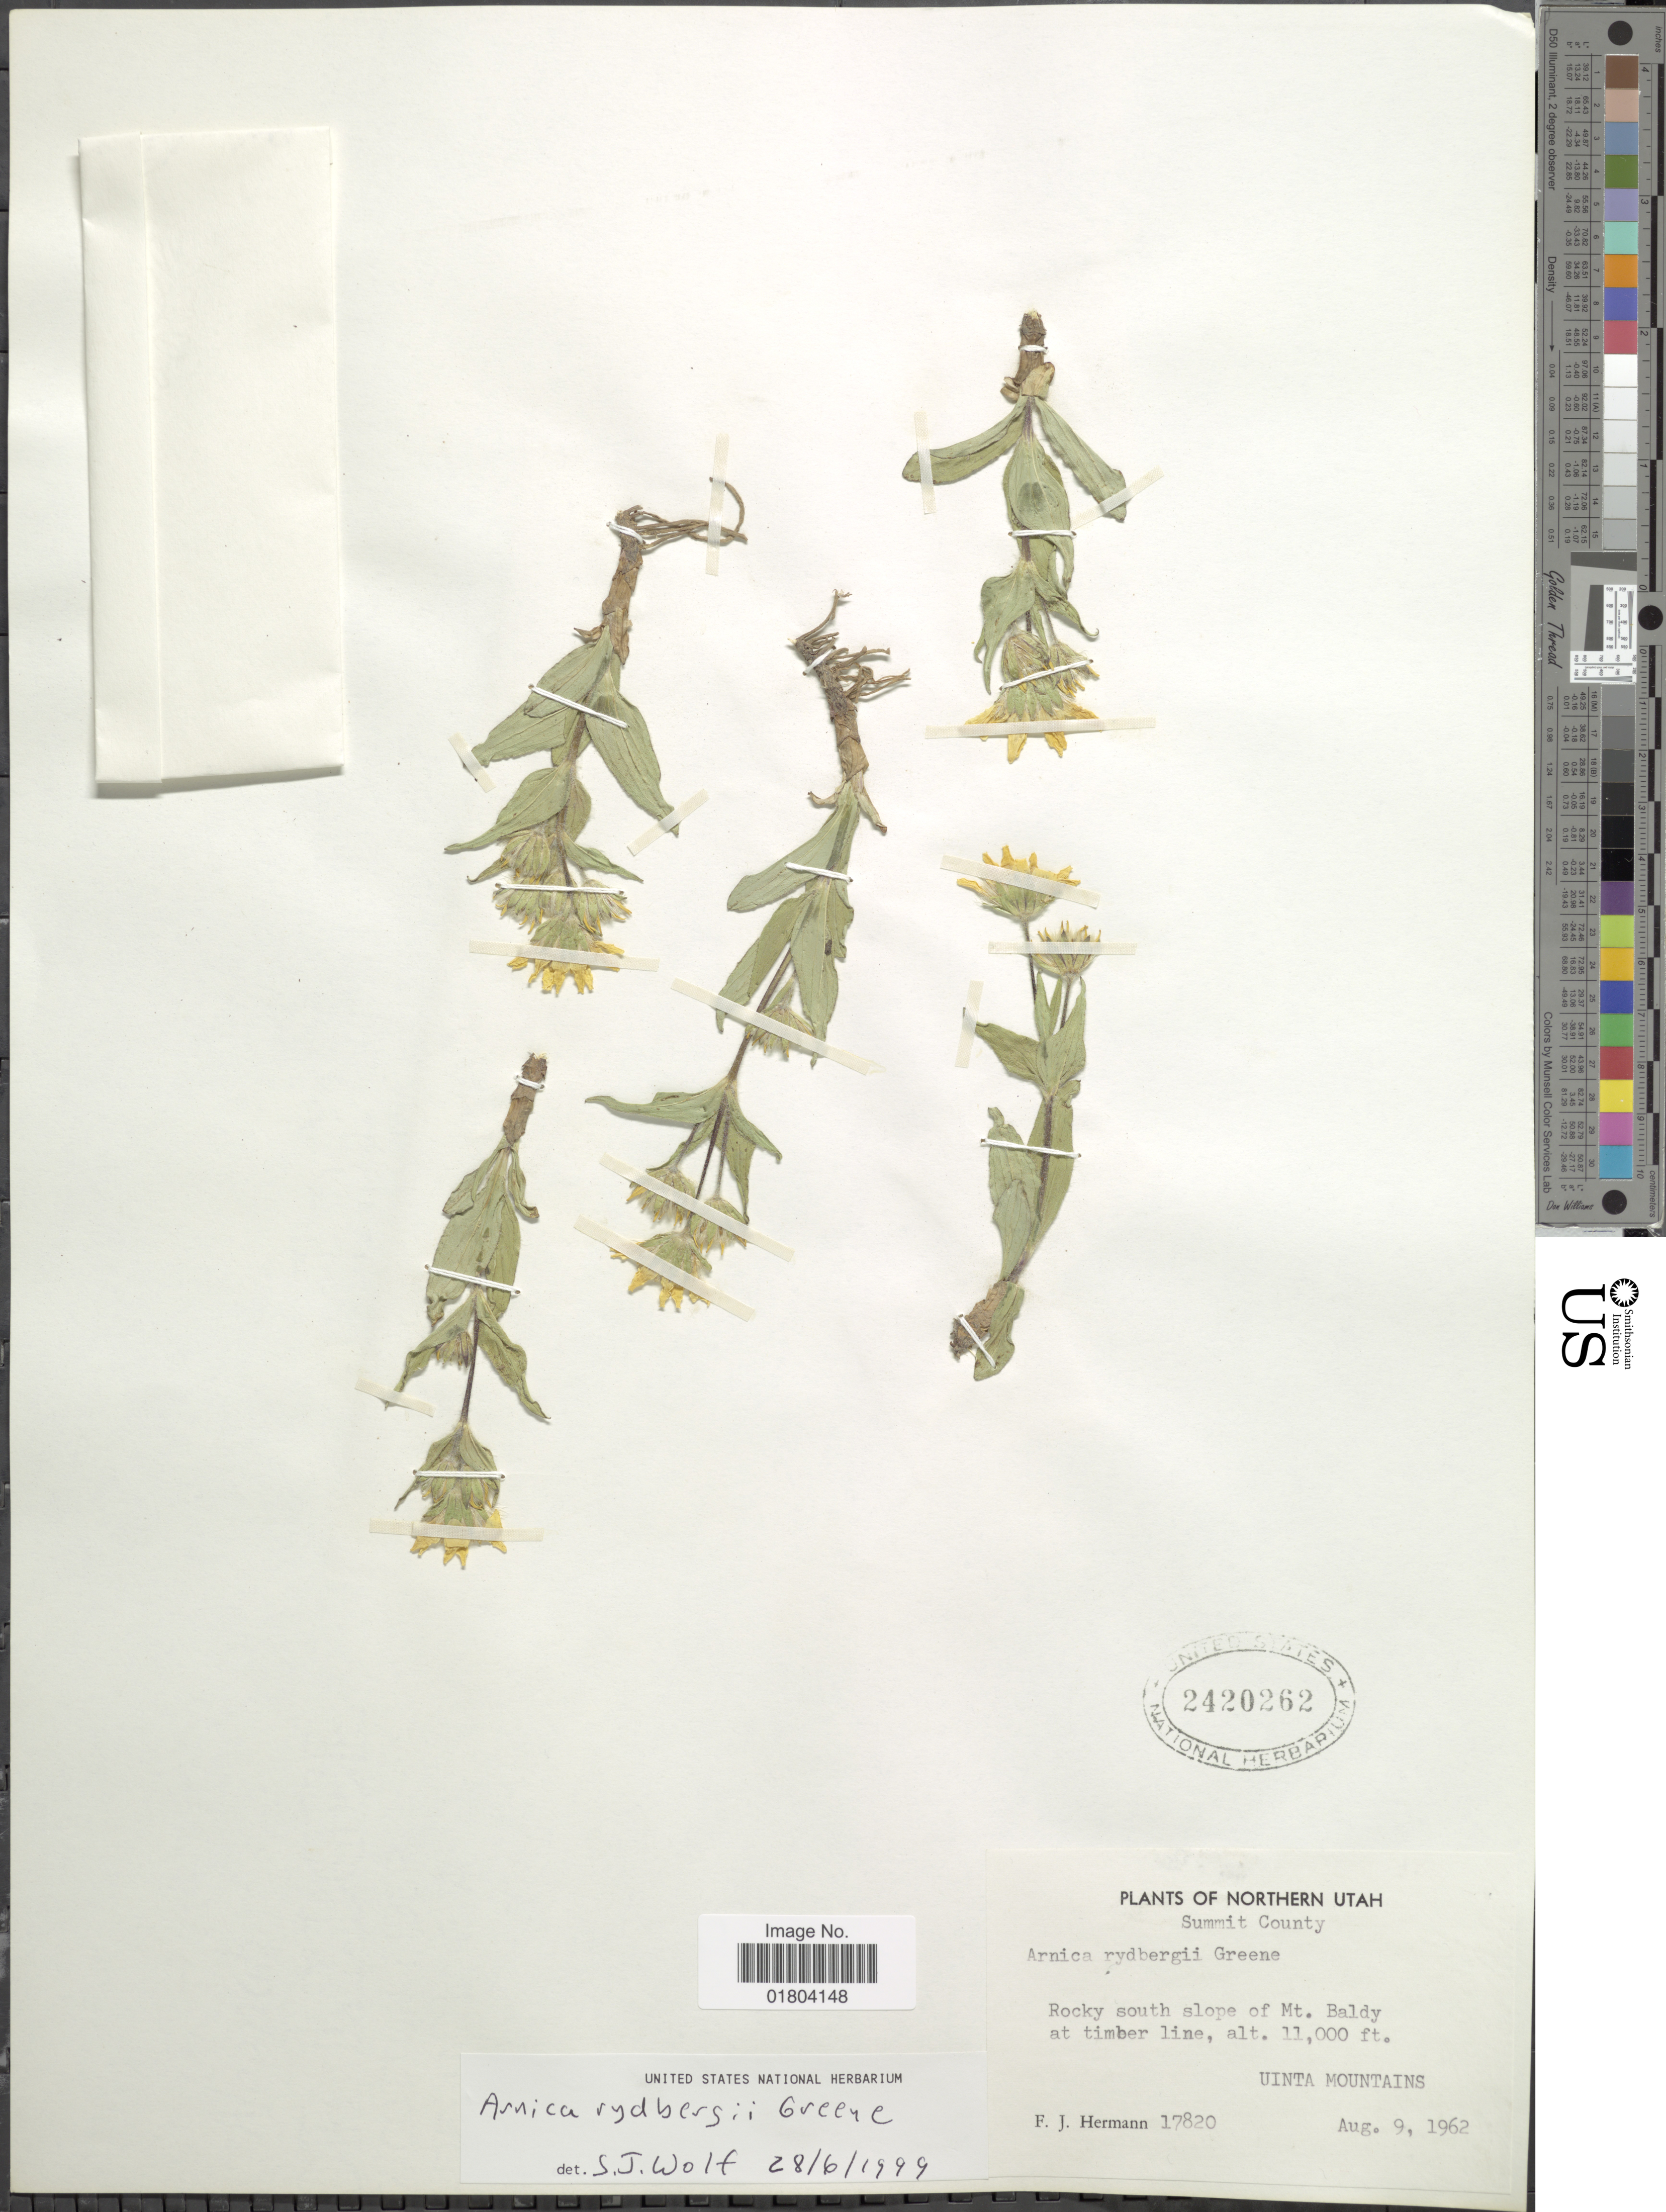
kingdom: Plantae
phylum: Tracheophyta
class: Magnoliopsida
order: Asterales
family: Asteraceae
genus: Arnica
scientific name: Arnica rydbergii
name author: Greene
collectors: F. J. Hermann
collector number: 17820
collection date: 1962-08-09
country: United States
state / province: Utah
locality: Northern Utah, Summit County, Rocky south slope of Mt Baldy at timber line, Uinta Mountains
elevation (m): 3353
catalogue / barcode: US 2420262